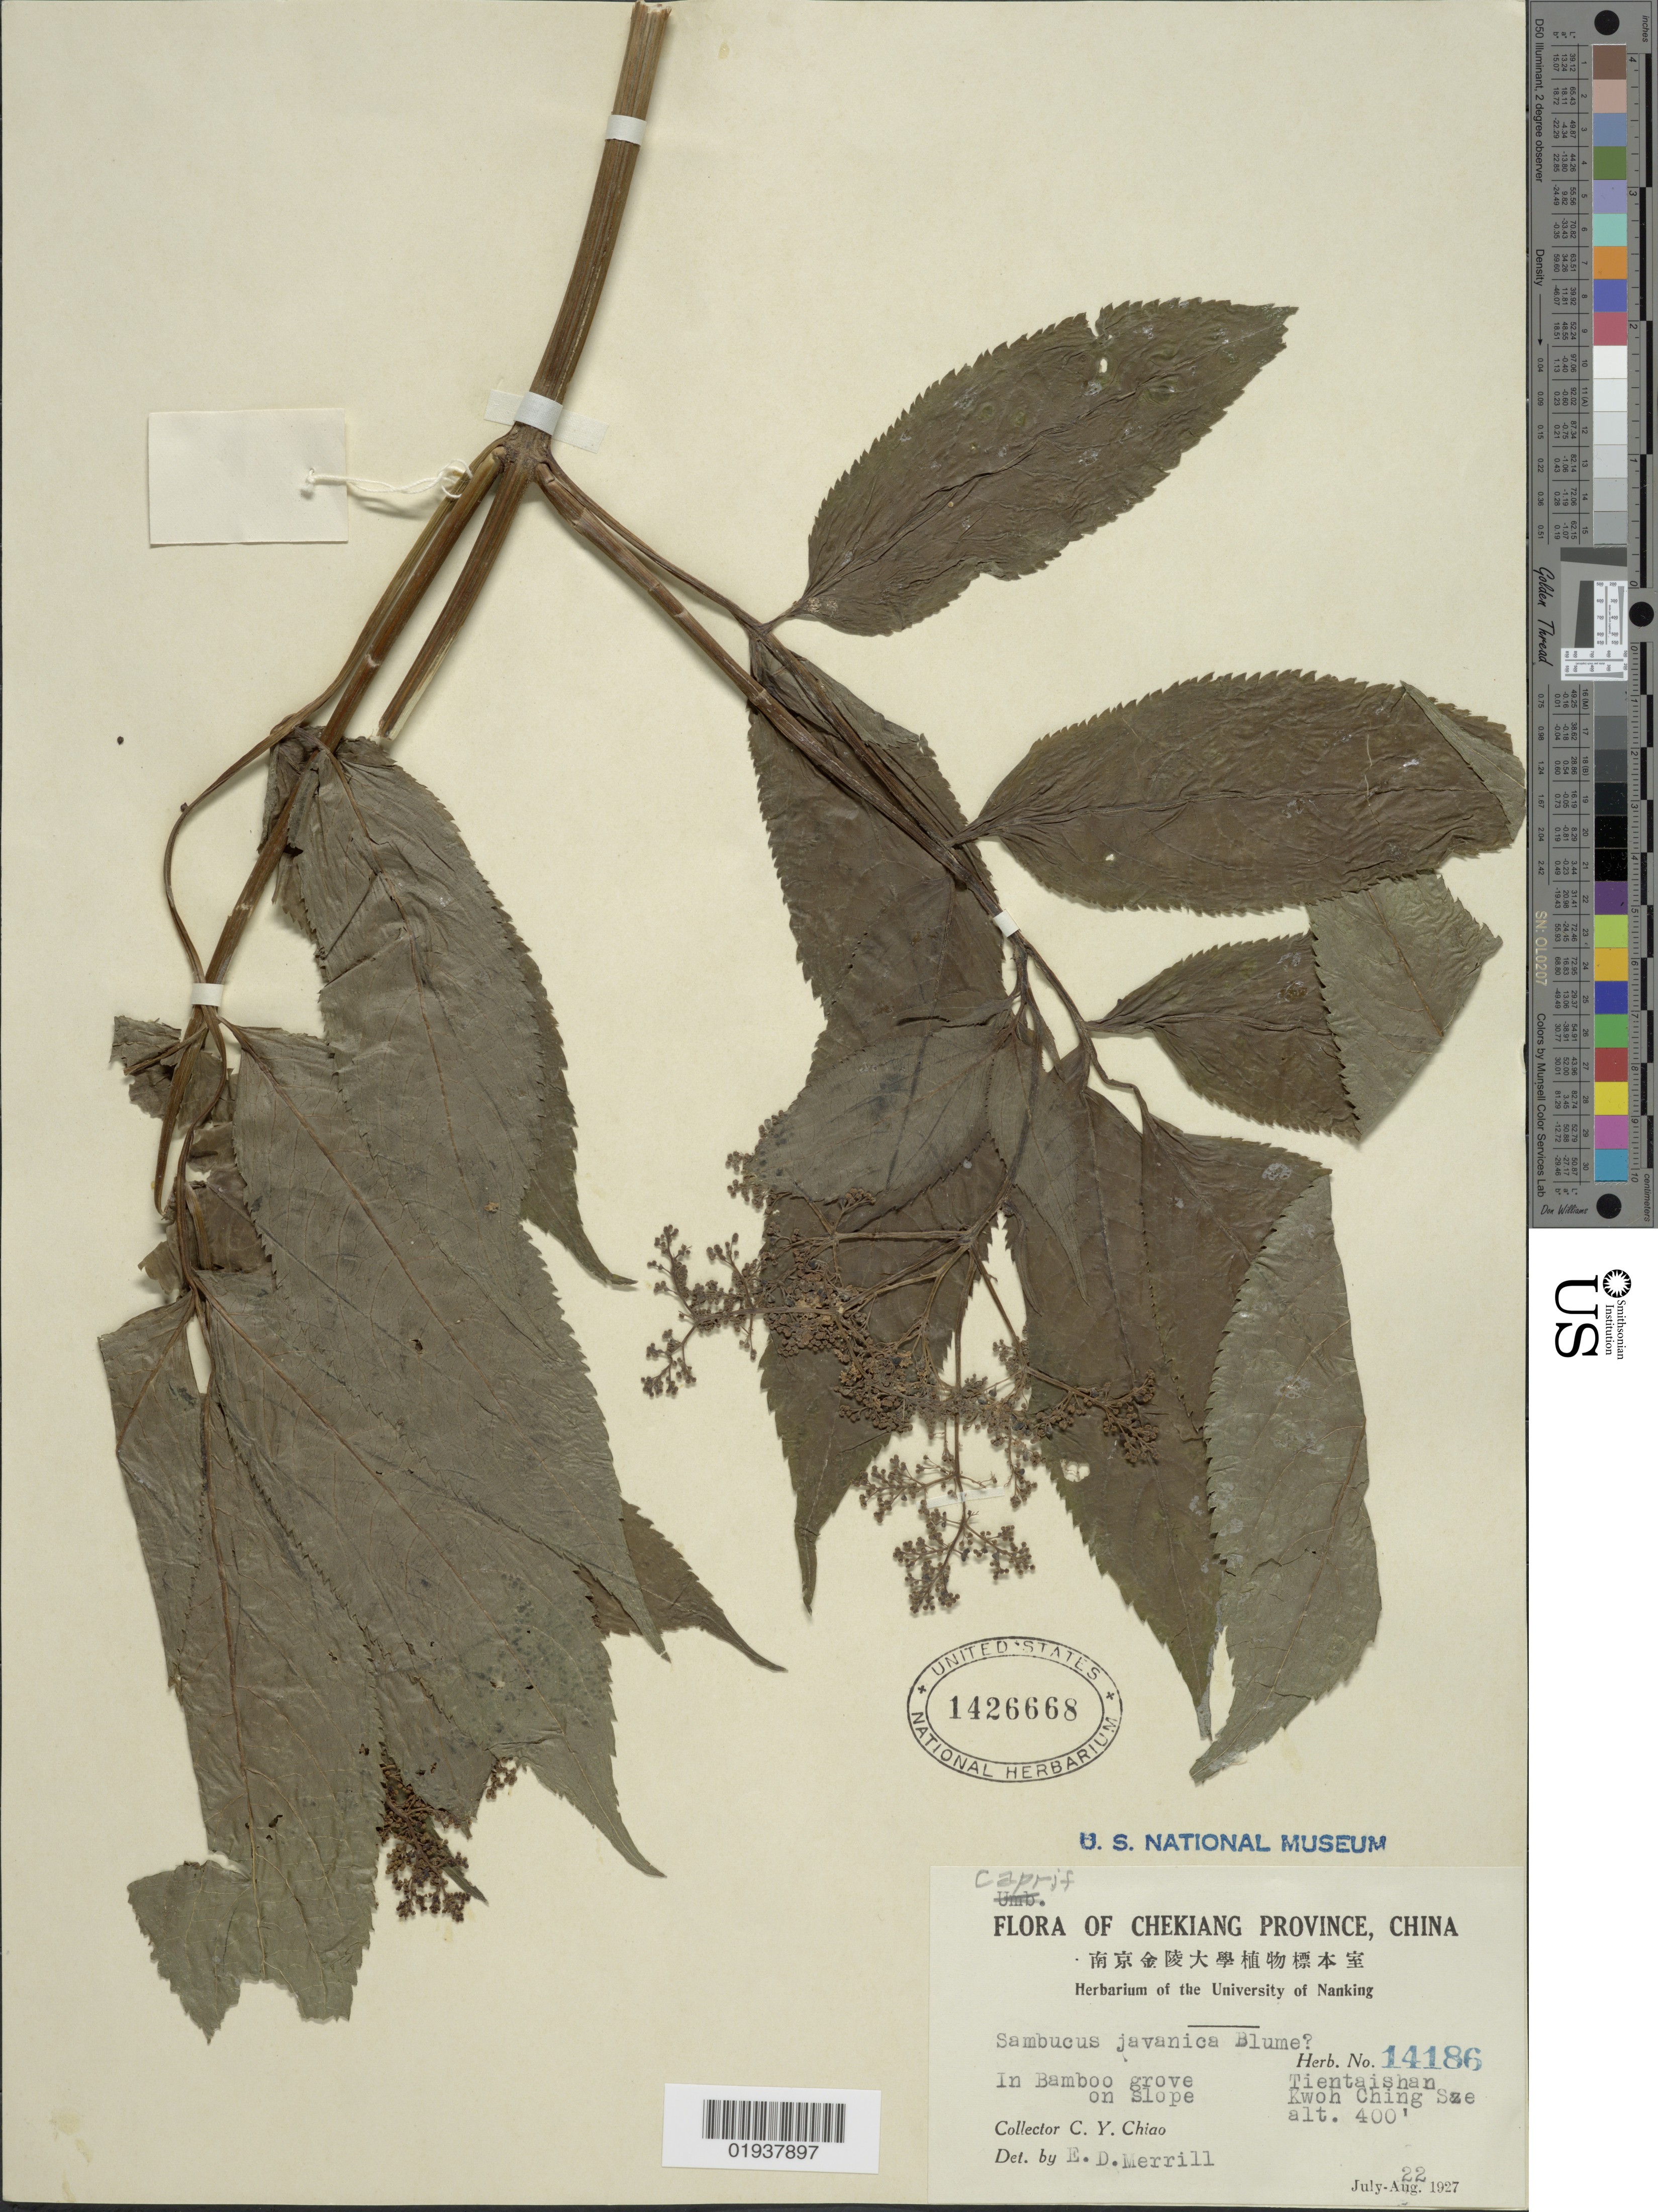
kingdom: Plantae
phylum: Tracheophyta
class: Magnoliopsida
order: Dipsacales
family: Viburnaceae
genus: Sambucus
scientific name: Sambucus javanica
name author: Blume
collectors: C. Y. Chiao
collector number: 14186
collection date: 1927-08-22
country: China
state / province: Zhejiang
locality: Chekiang Province. Tientaishan Kwoh Ching Sze.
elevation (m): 122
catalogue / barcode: US 1426668